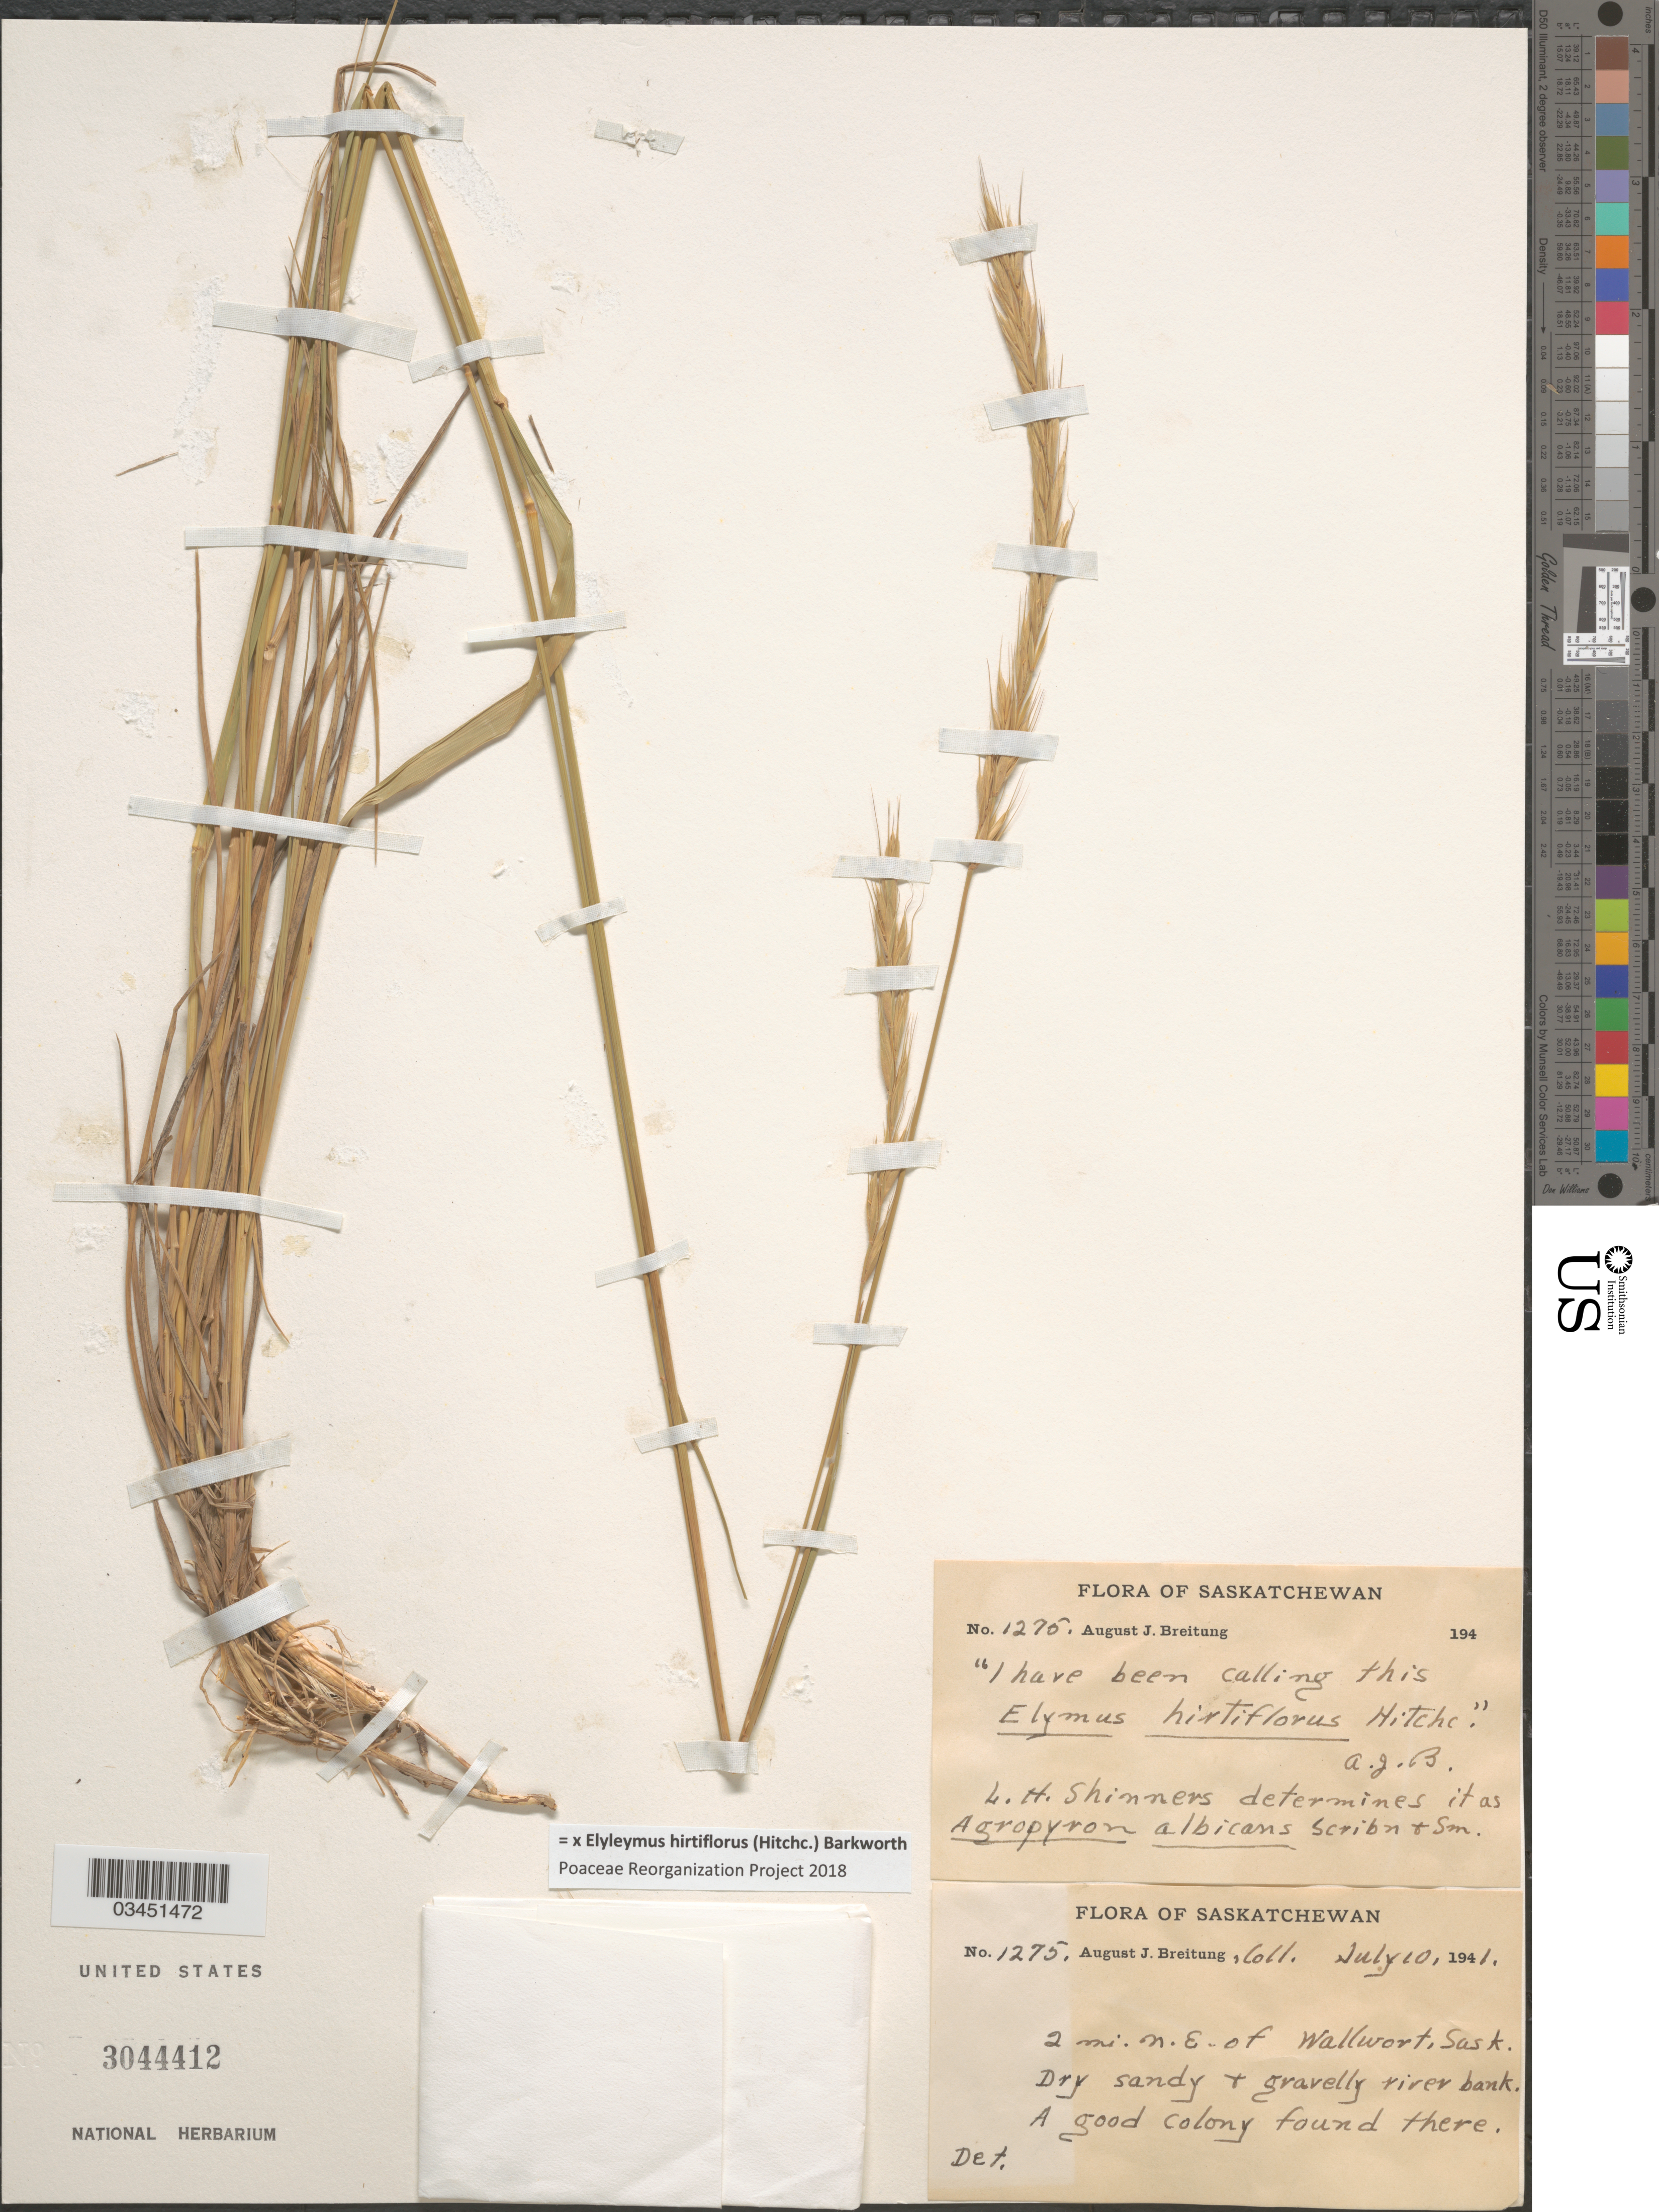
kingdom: Plantae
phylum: Tracheophyta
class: Liliopsida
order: Poales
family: Poaceae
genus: Elyleymus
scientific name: x Elyleymus hirtiflorus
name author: (Hitchc.) Barkworth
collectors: A. Breitung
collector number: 1275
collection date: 1941-07-10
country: Canada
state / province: Saskatchewan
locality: Saskatchewan. 2 mi. N.E. of Wallwort. Dry sandy + gravelly river bank.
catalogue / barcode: US 3044412